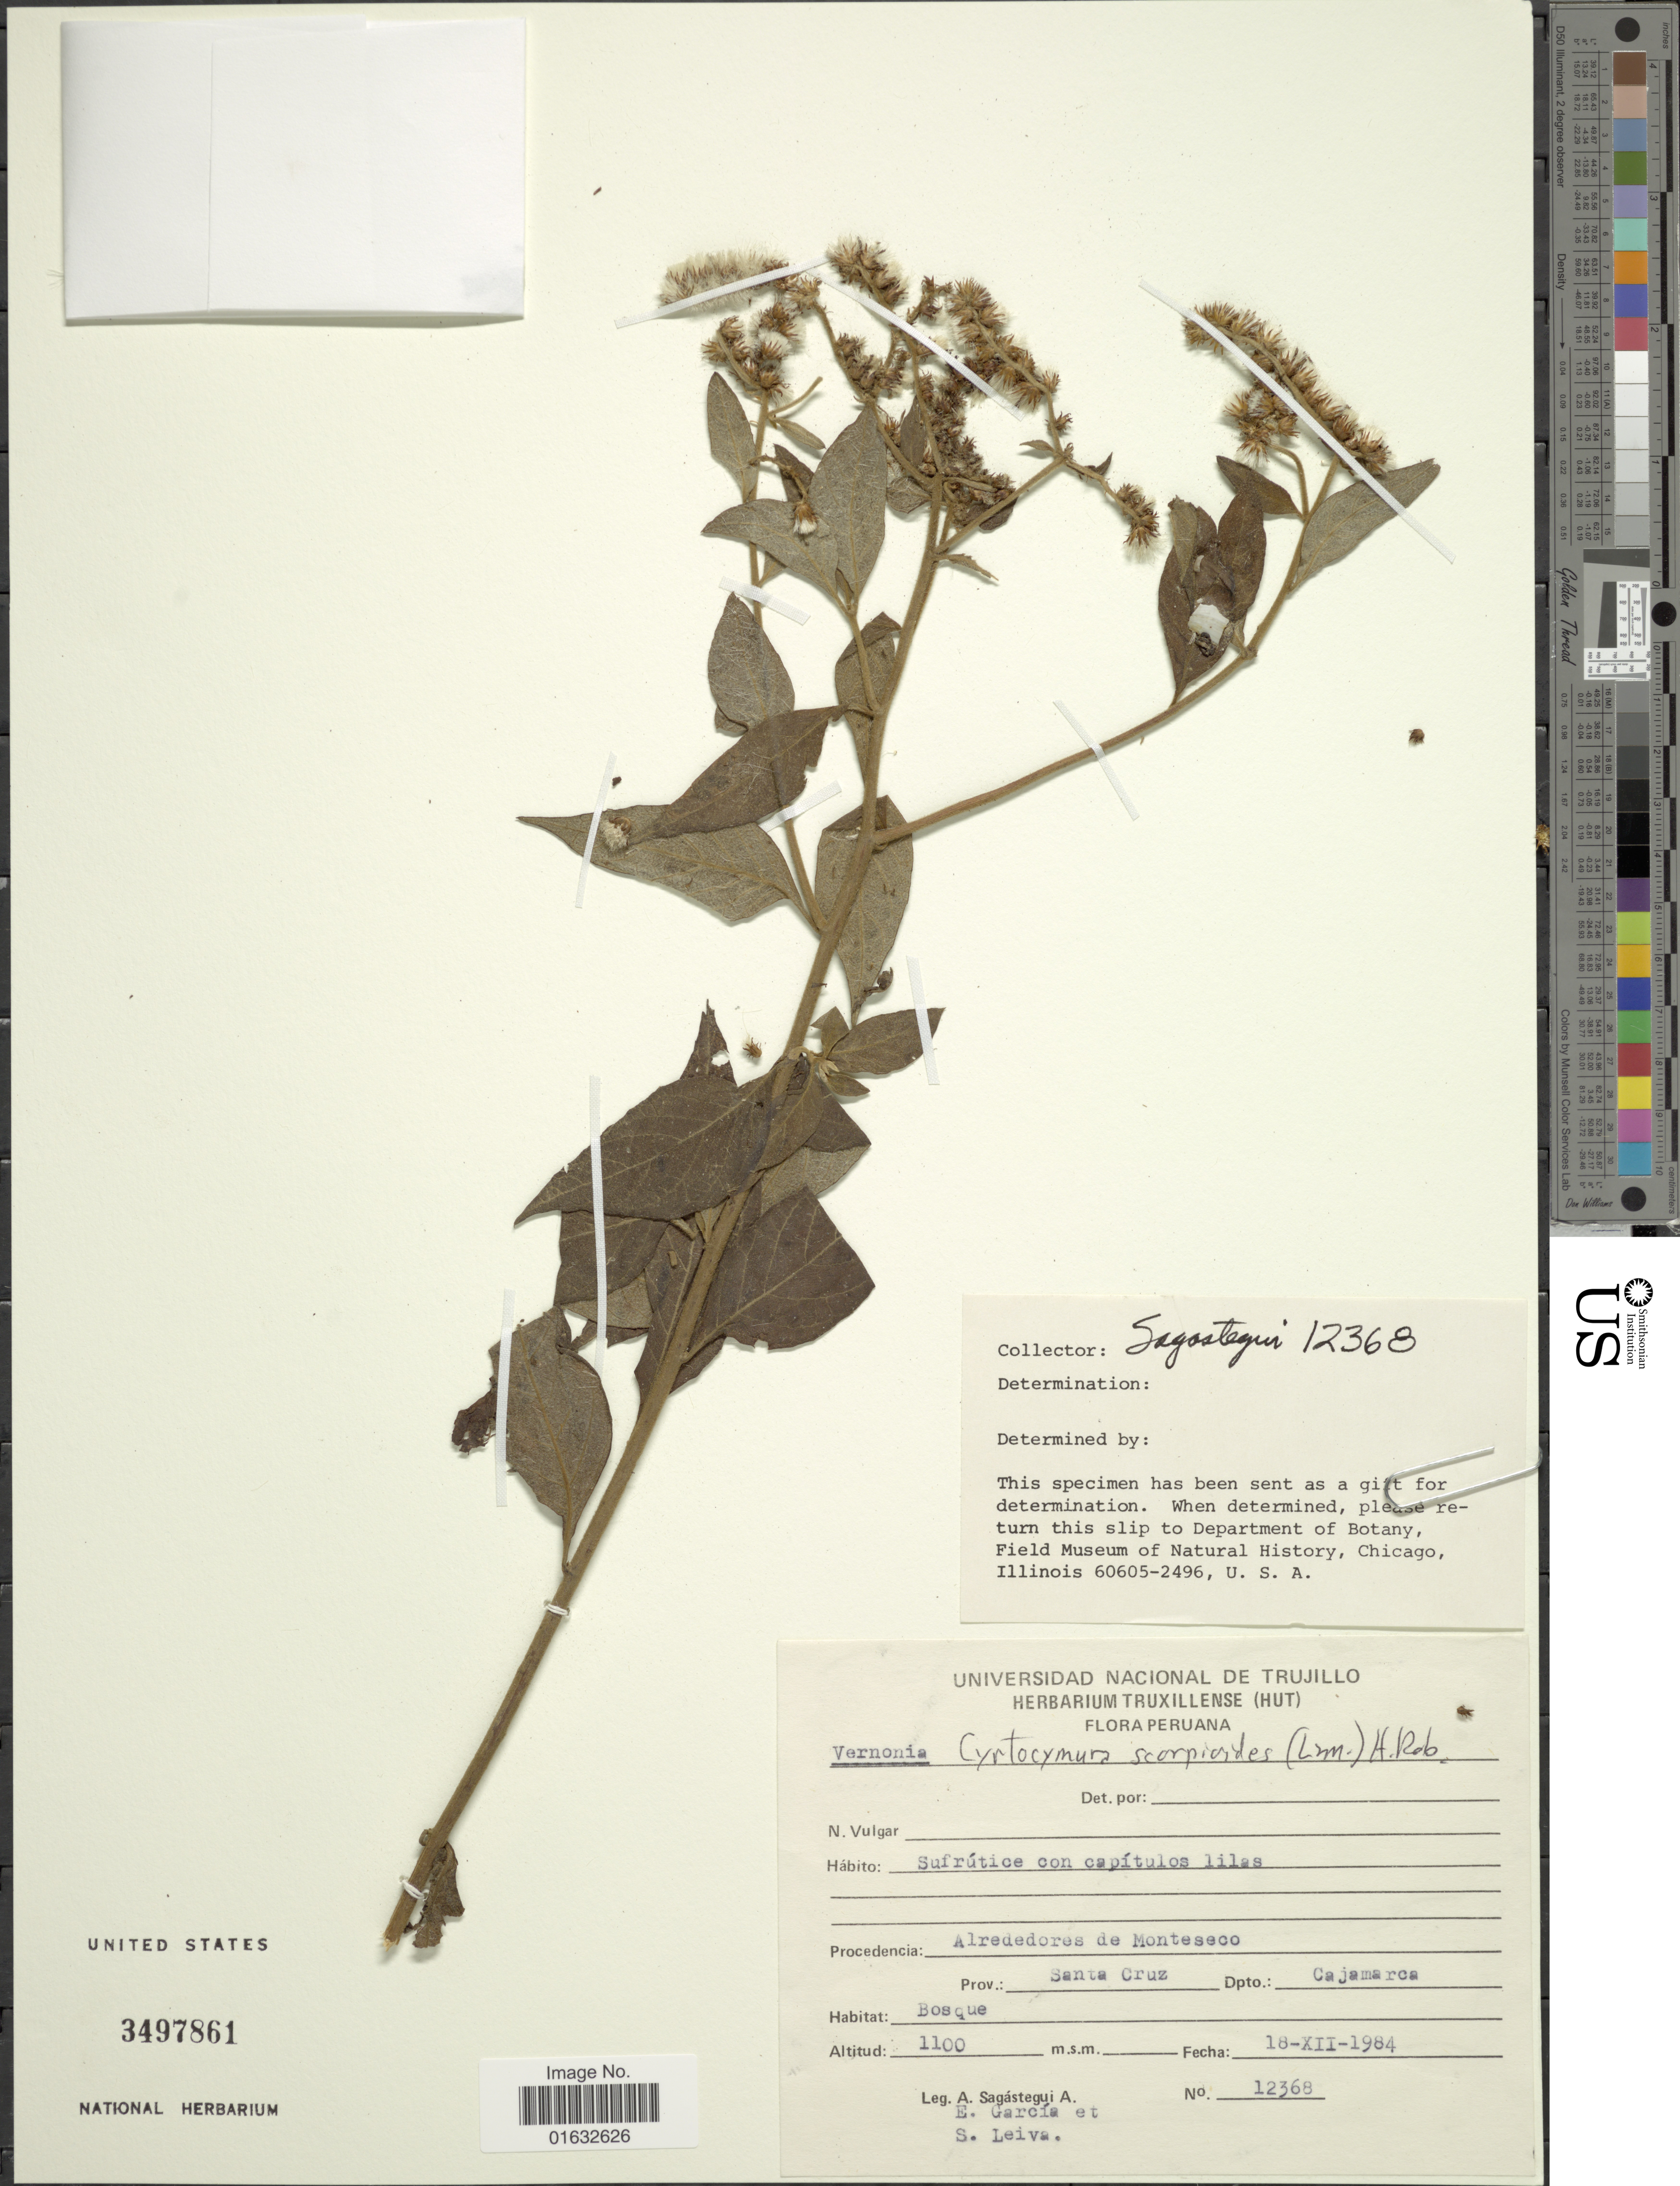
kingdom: Plantae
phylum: Tracheophyta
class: Magnoliopsida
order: Asterales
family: Asteraceae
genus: Cyrtocymura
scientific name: Cyrtocymura scorpioides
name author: (Lam.) H. Rob.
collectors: A. Sagástegui A., E. García & S. Leiva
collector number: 12368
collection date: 1984-12-18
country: Peru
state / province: Cajamarca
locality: Procedencia: Alrededores de Monteseco. Prov.: Santa Cruz.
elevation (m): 1100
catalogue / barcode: US 3497861